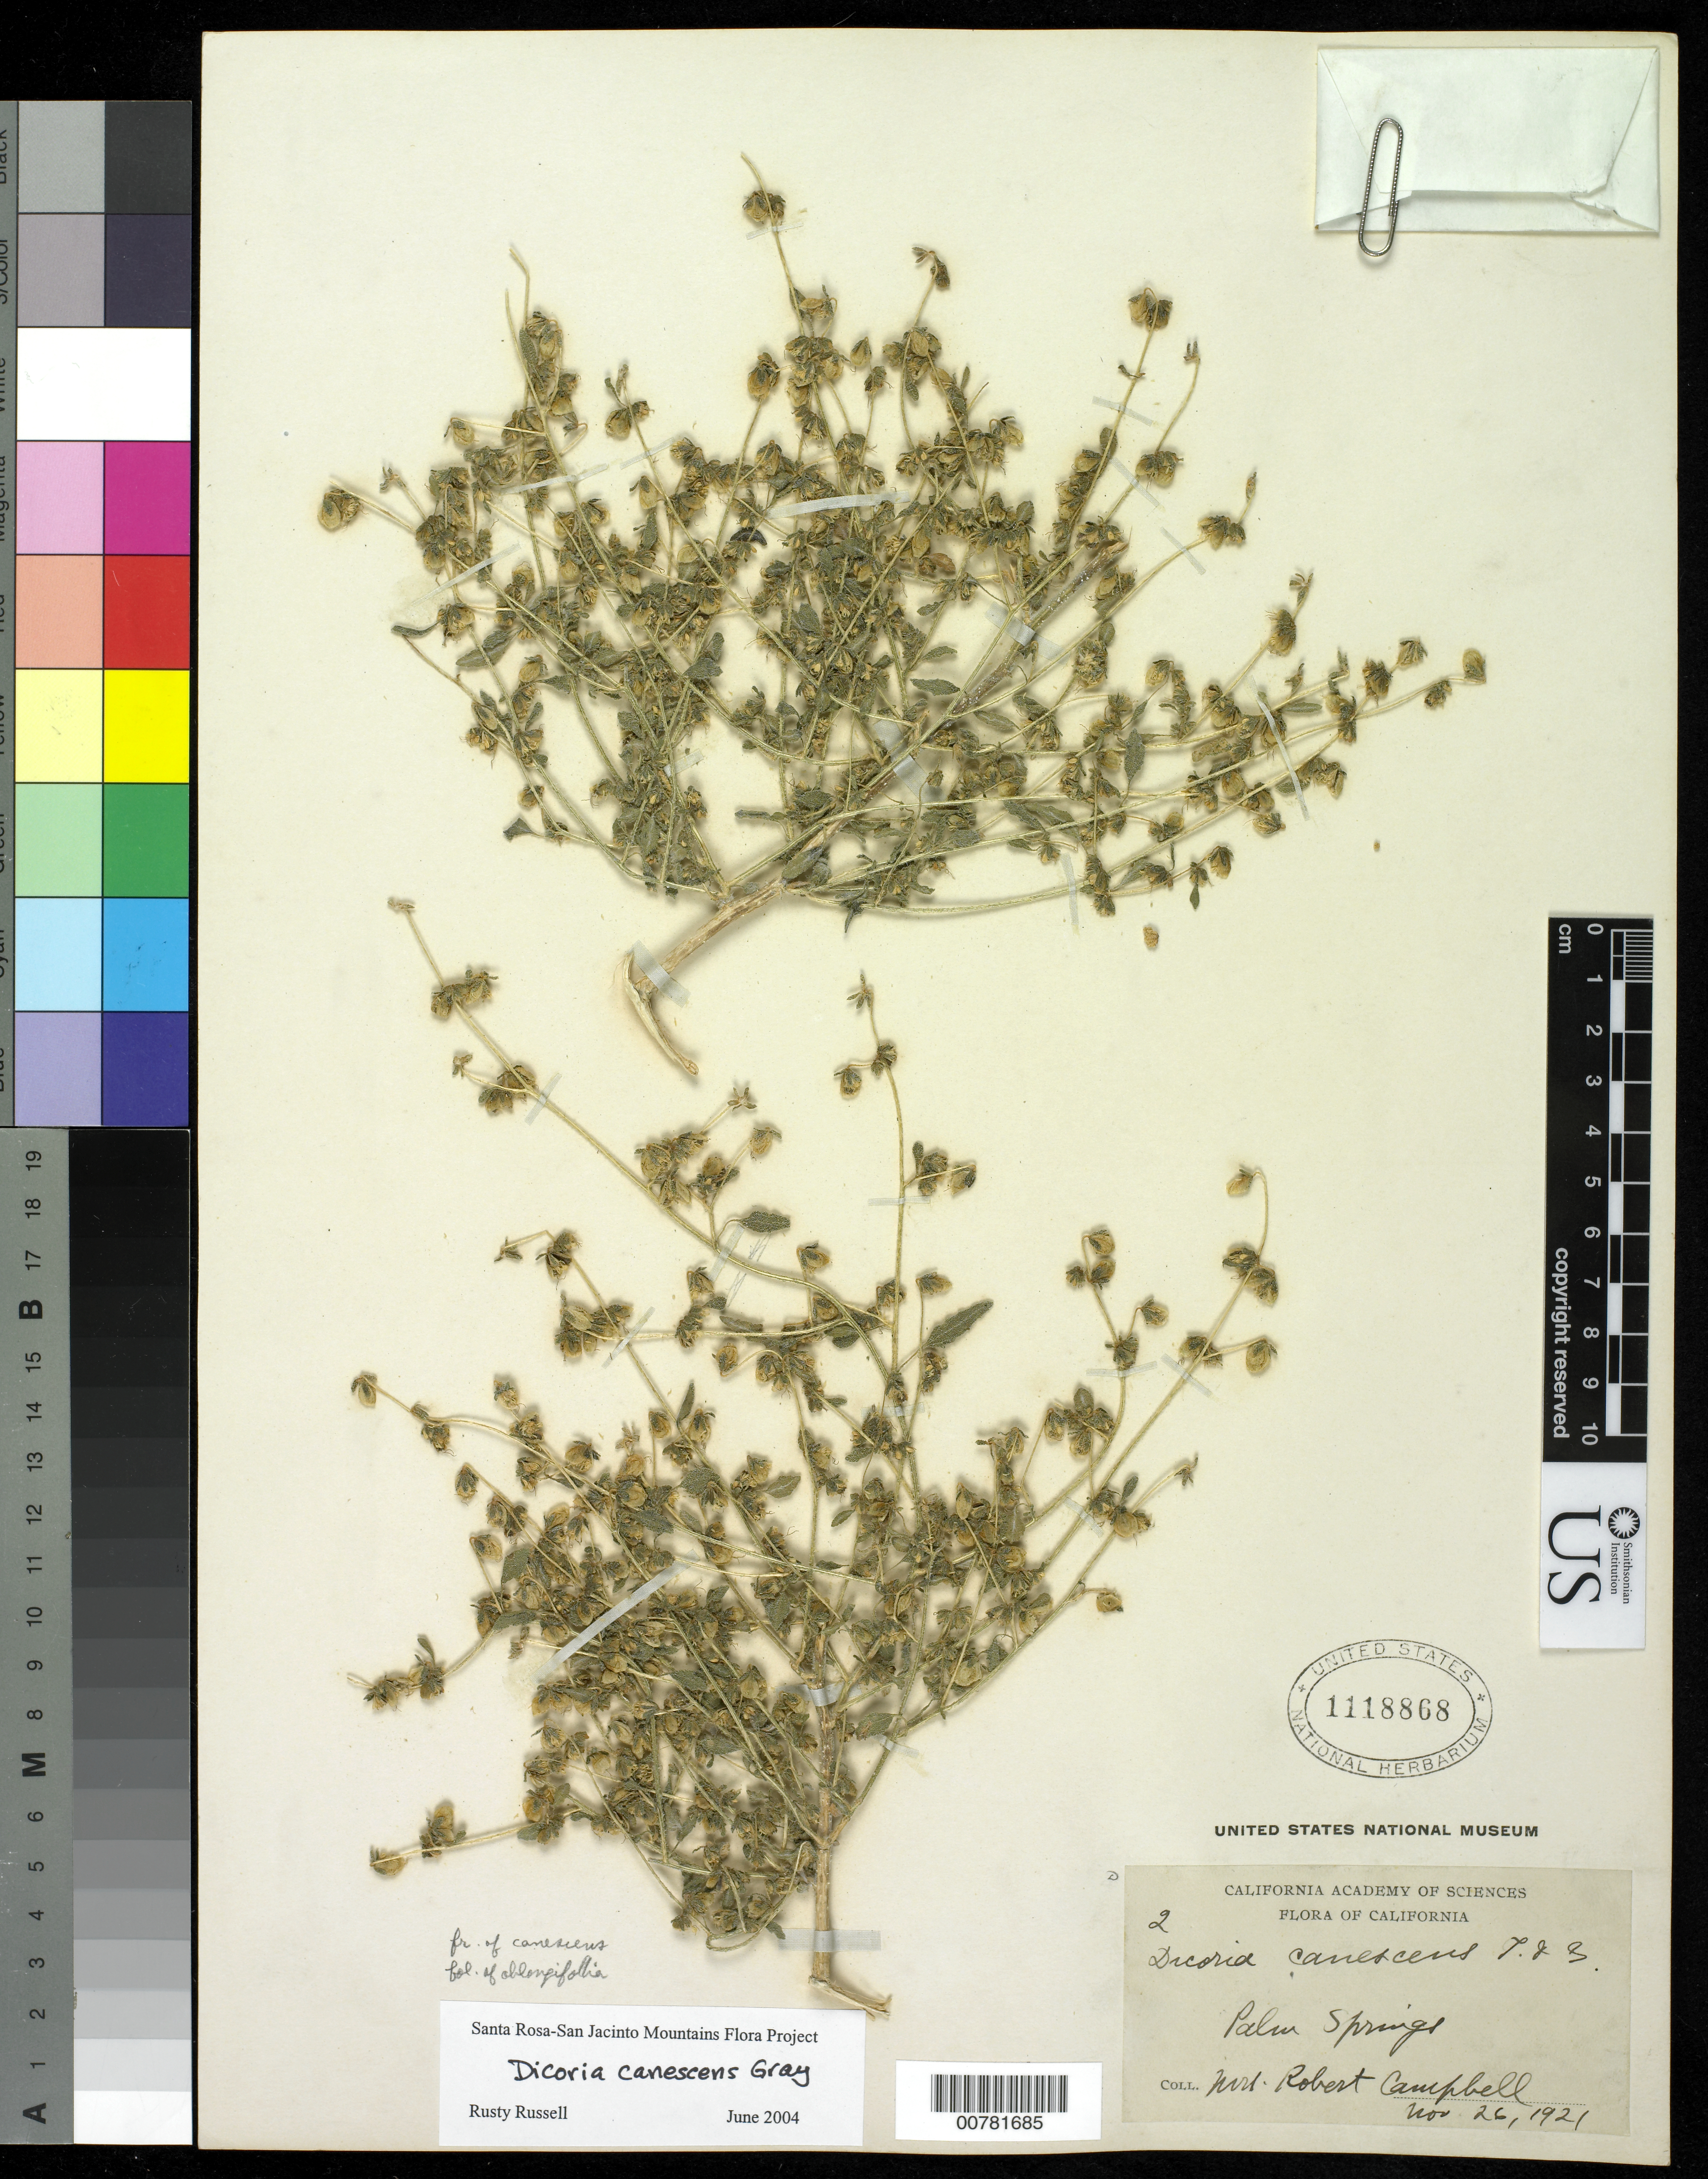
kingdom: Plantae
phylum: Tracheophyta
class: Magnoliopsida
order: Asterales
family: Asteraceae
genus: Dicoria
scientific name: Dicoria canescens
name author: A. Gray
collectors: R. Campbell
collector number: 2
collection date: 1921-11-26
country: United States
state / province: California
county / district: Riverside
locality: Palm Springs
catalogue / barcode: US 1118868